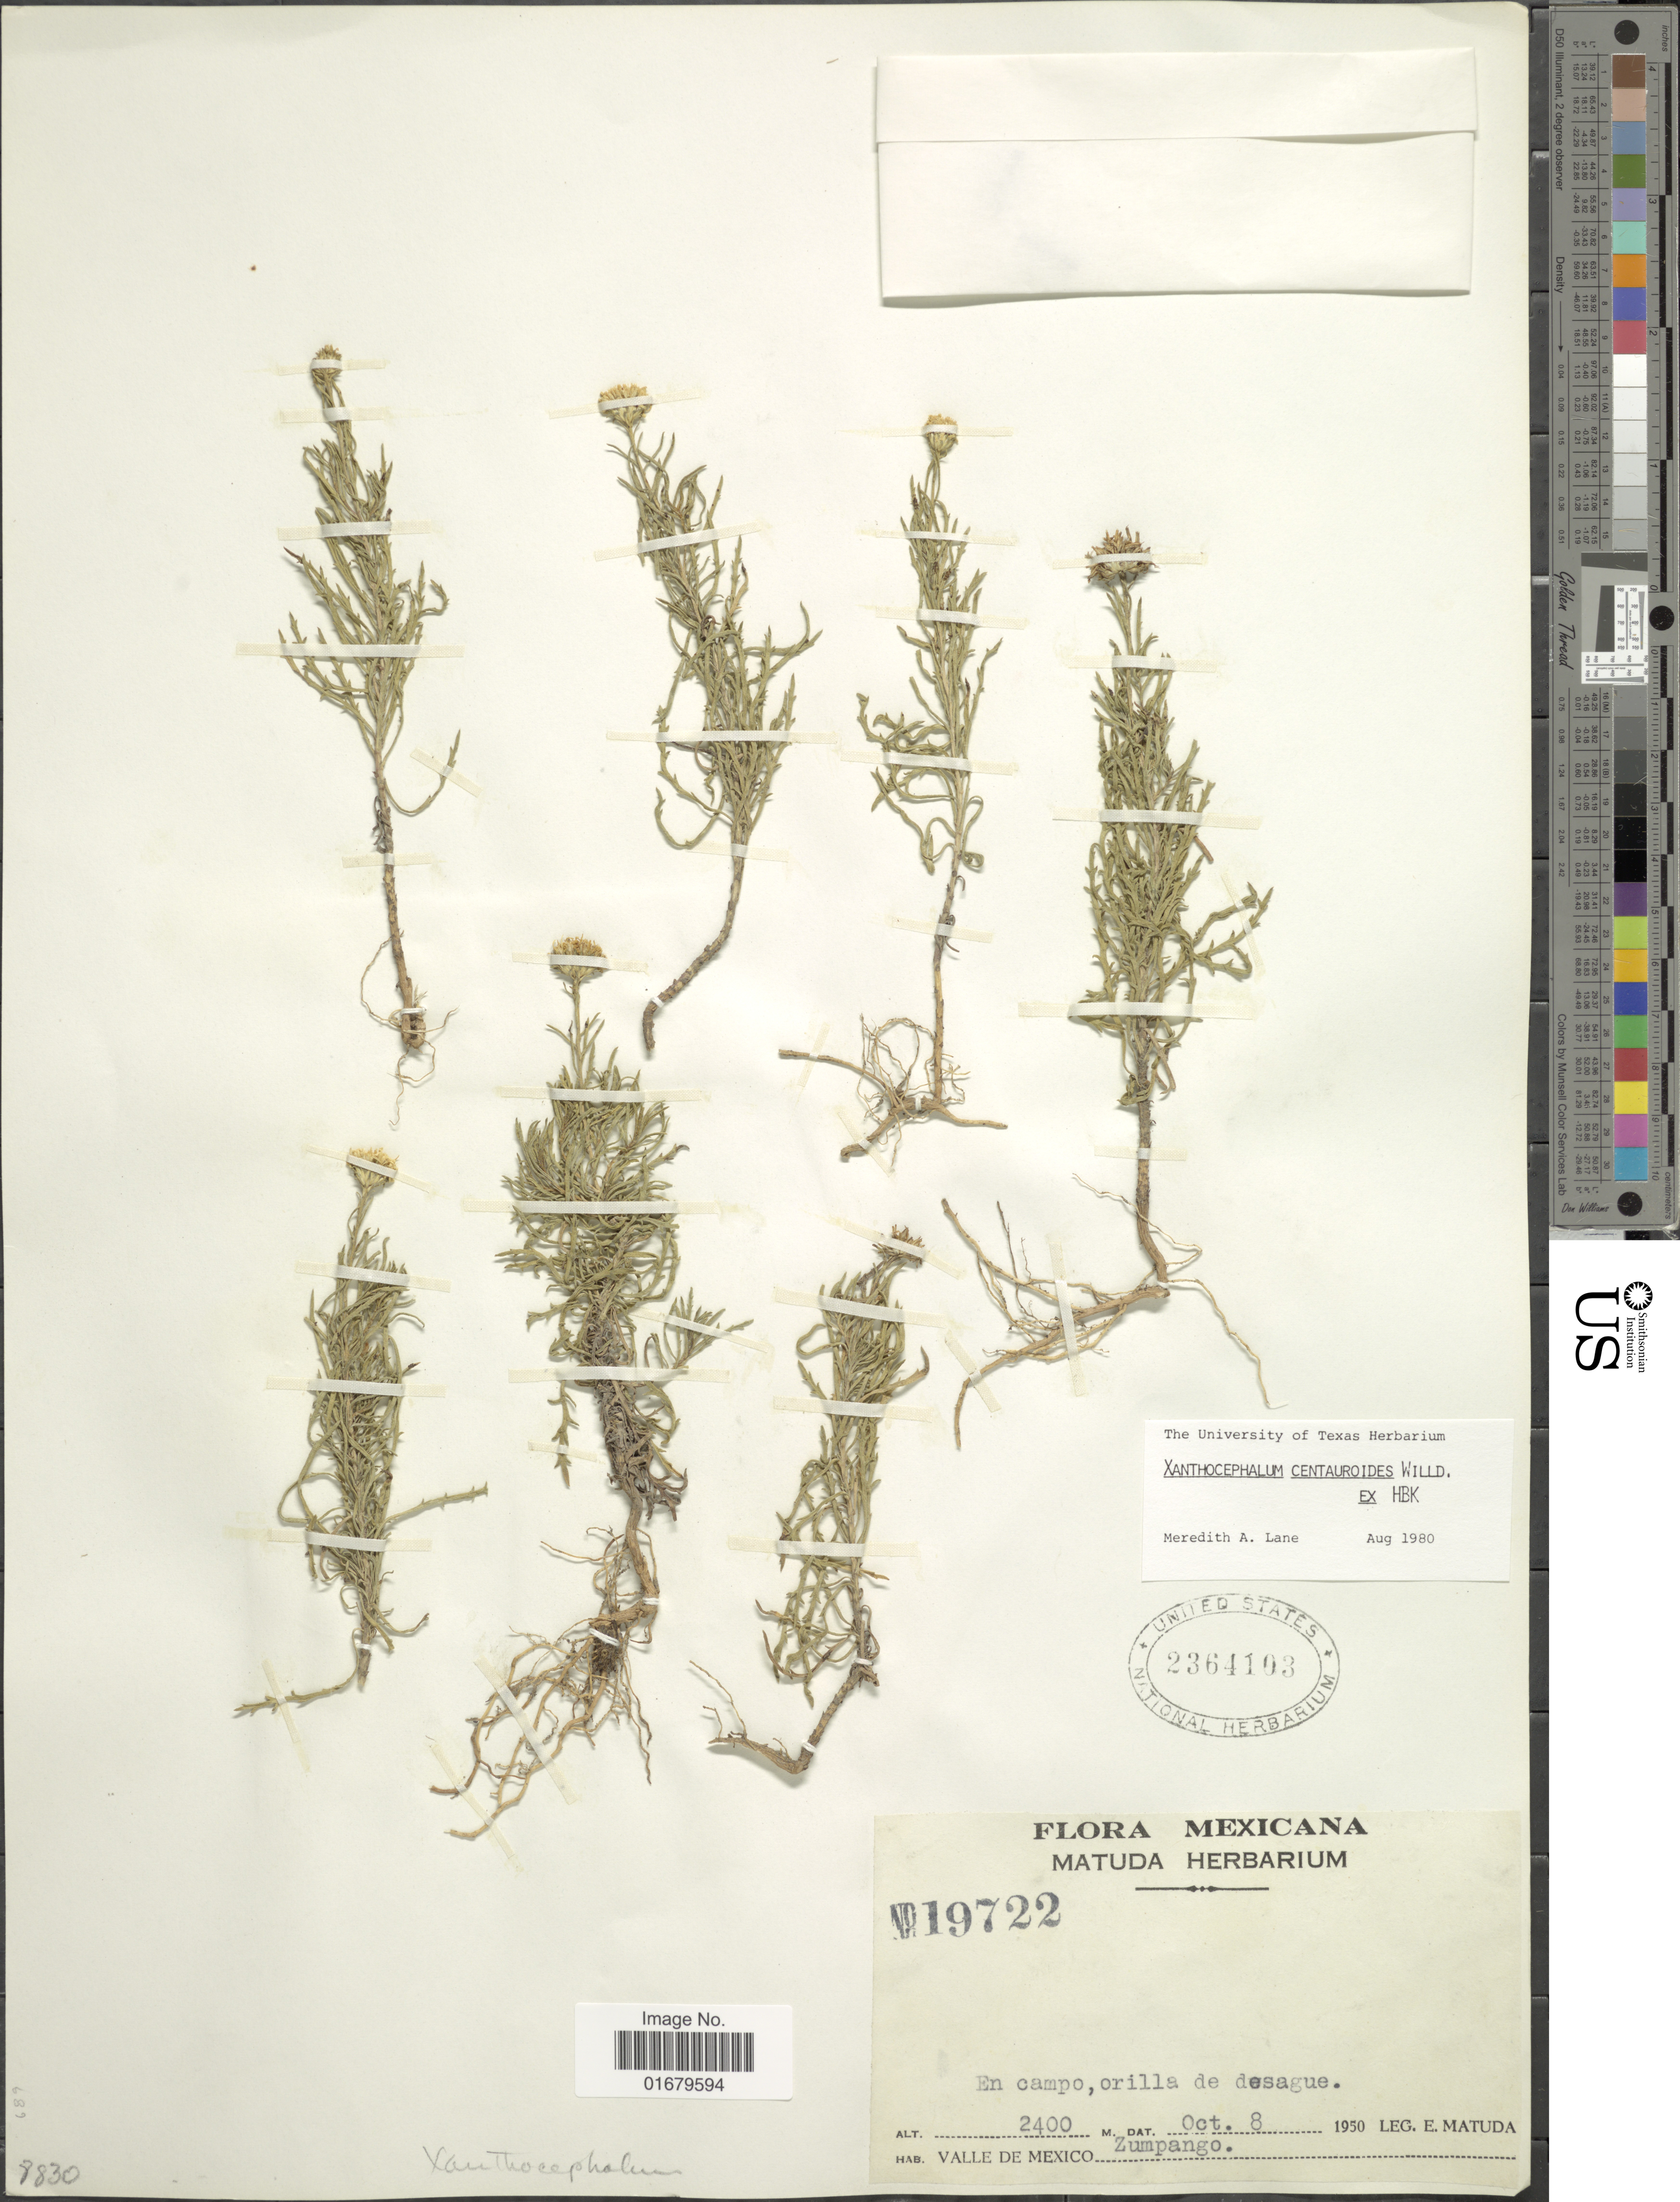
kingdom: Plantae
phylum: Tracheophyta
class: Magnoliopsida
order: Asterales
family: Asteraceae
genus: Xanthocephalum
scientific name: Xanthocephalum centauroides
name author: Willd.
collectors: E. Matuda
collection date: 1950-10-08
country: Mexico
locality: En campo, orilla de desague, Valle de Mexico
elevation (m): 2400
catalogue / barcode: US 2364103